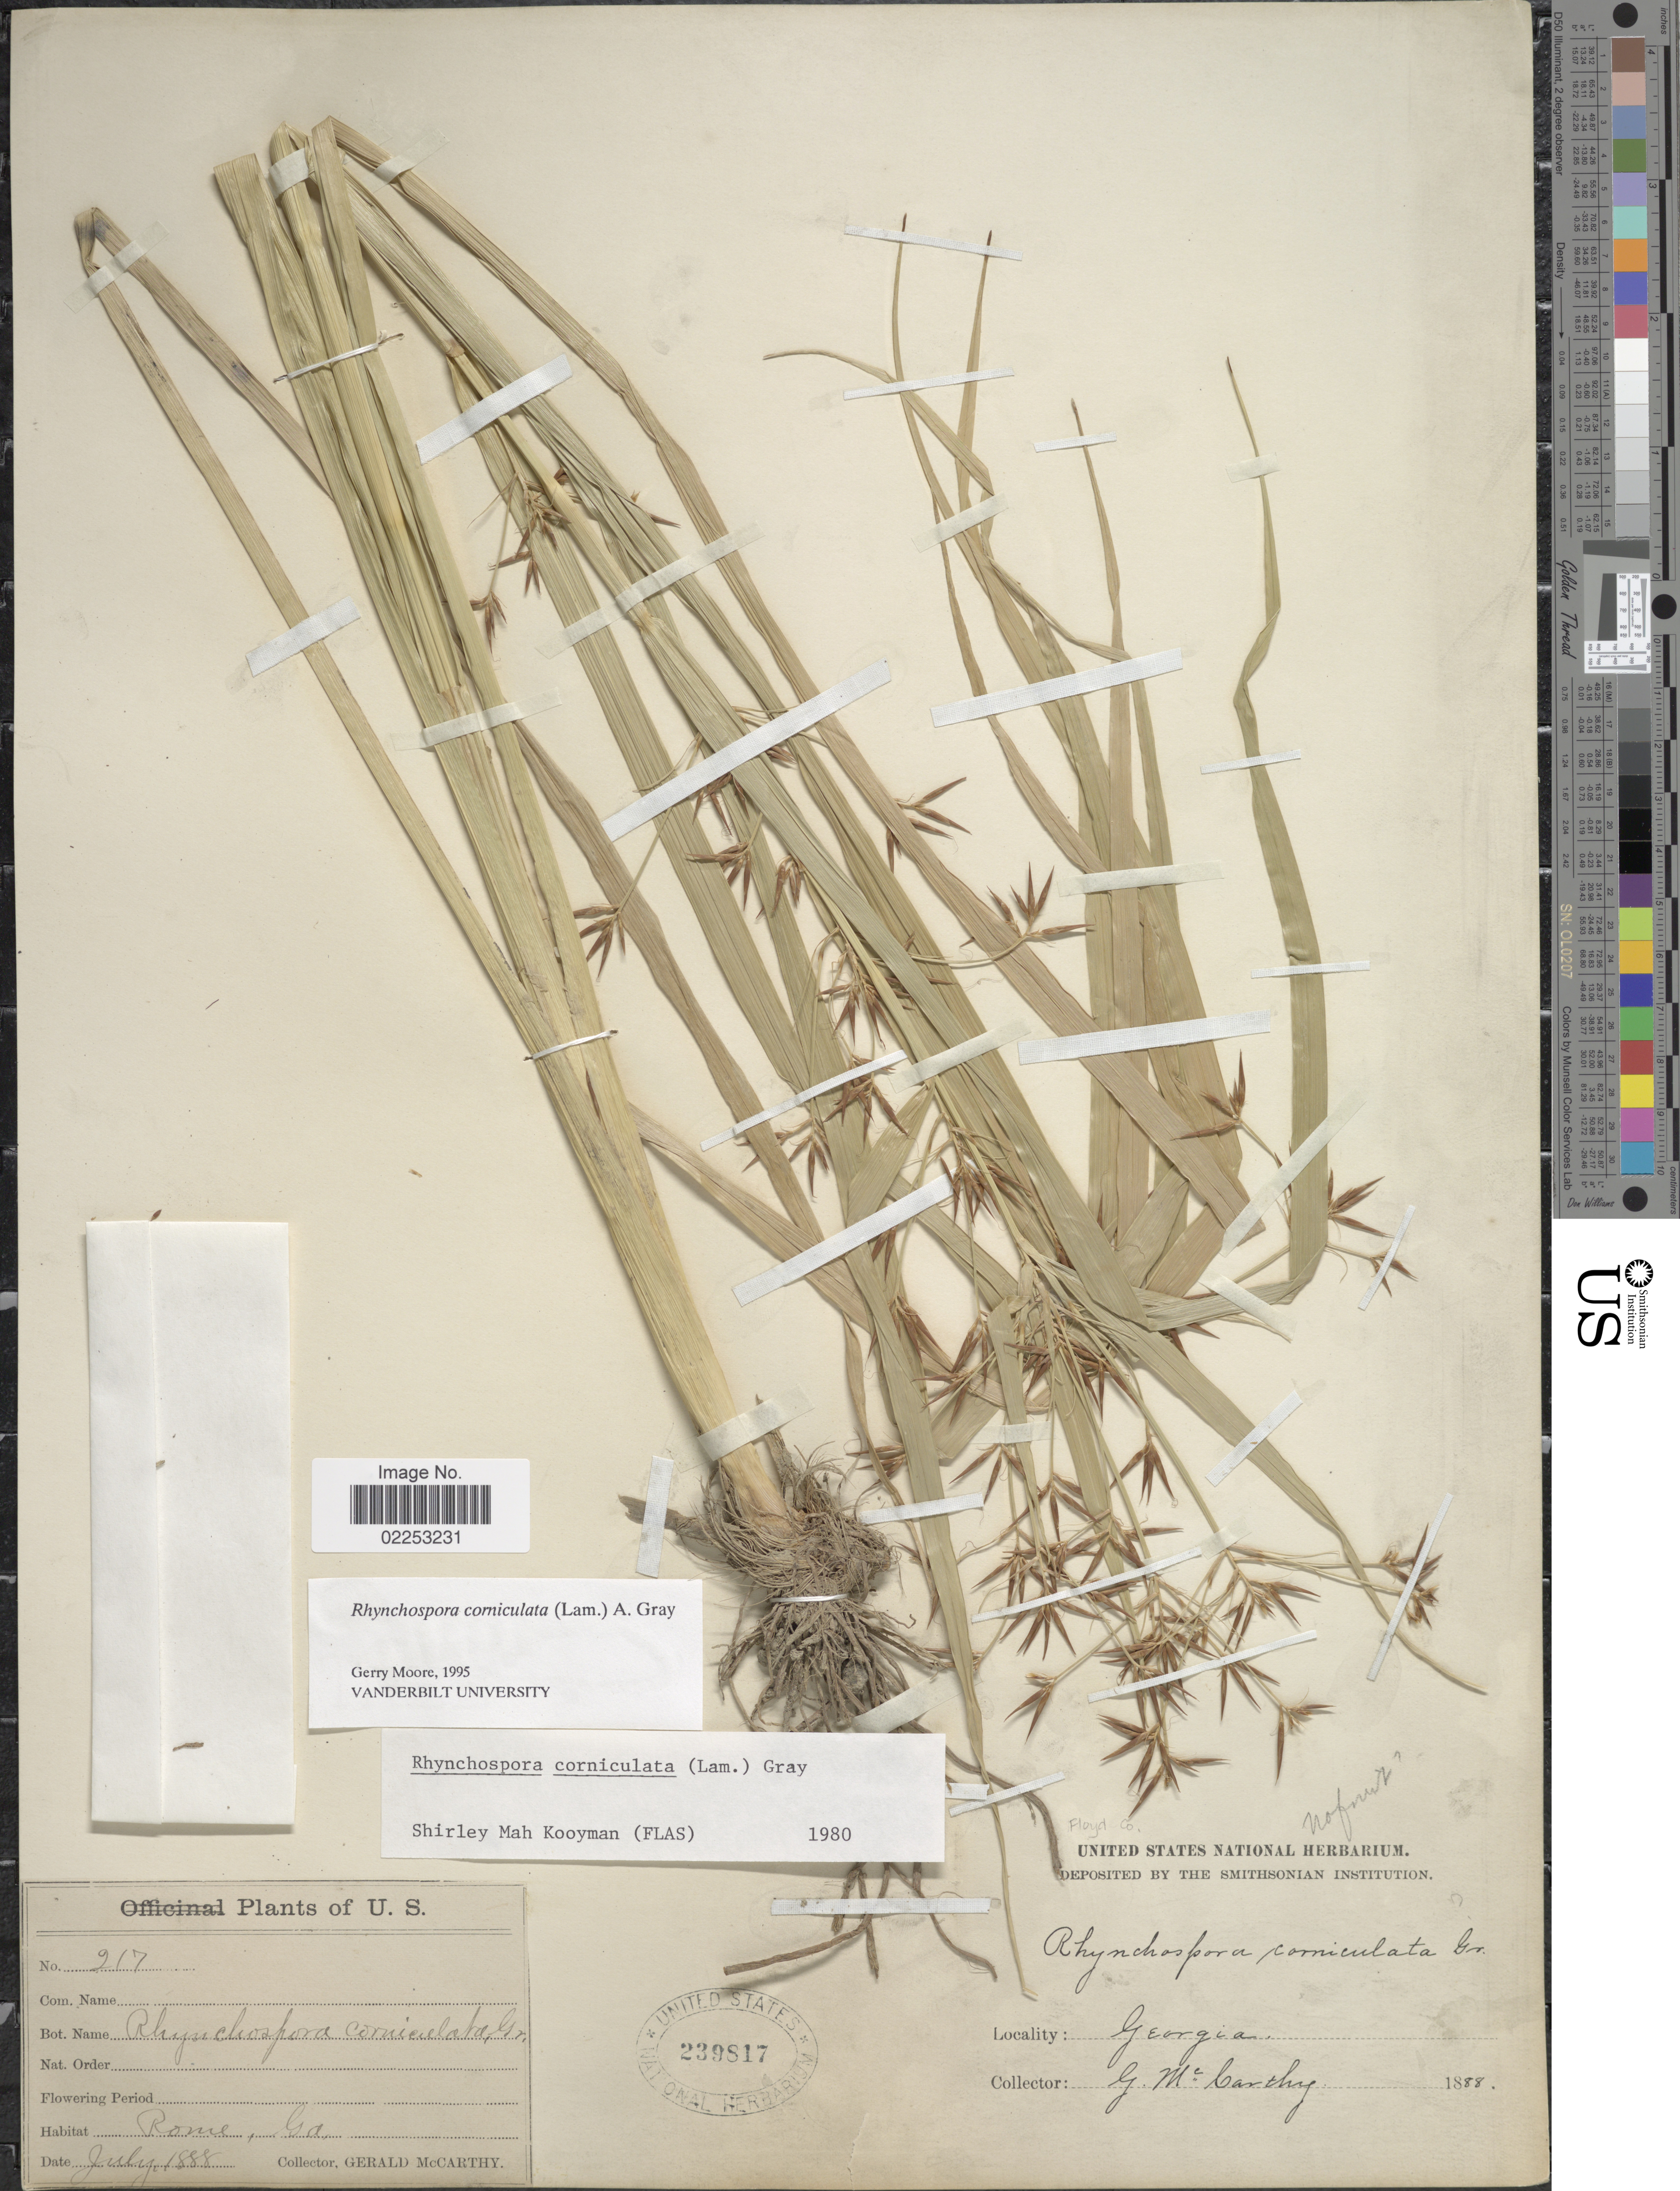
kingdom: Plantae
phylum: Tracheophyta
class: Liliopsida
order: Poales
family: Cyperaceae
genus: Rhynchospora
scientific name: Rhynchospora corniculata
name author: (Lam.) A. Gray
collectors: G. McCarthy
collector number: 217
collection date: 1888-07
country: United States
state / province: Georgia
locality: Rome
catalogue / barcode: US 239817